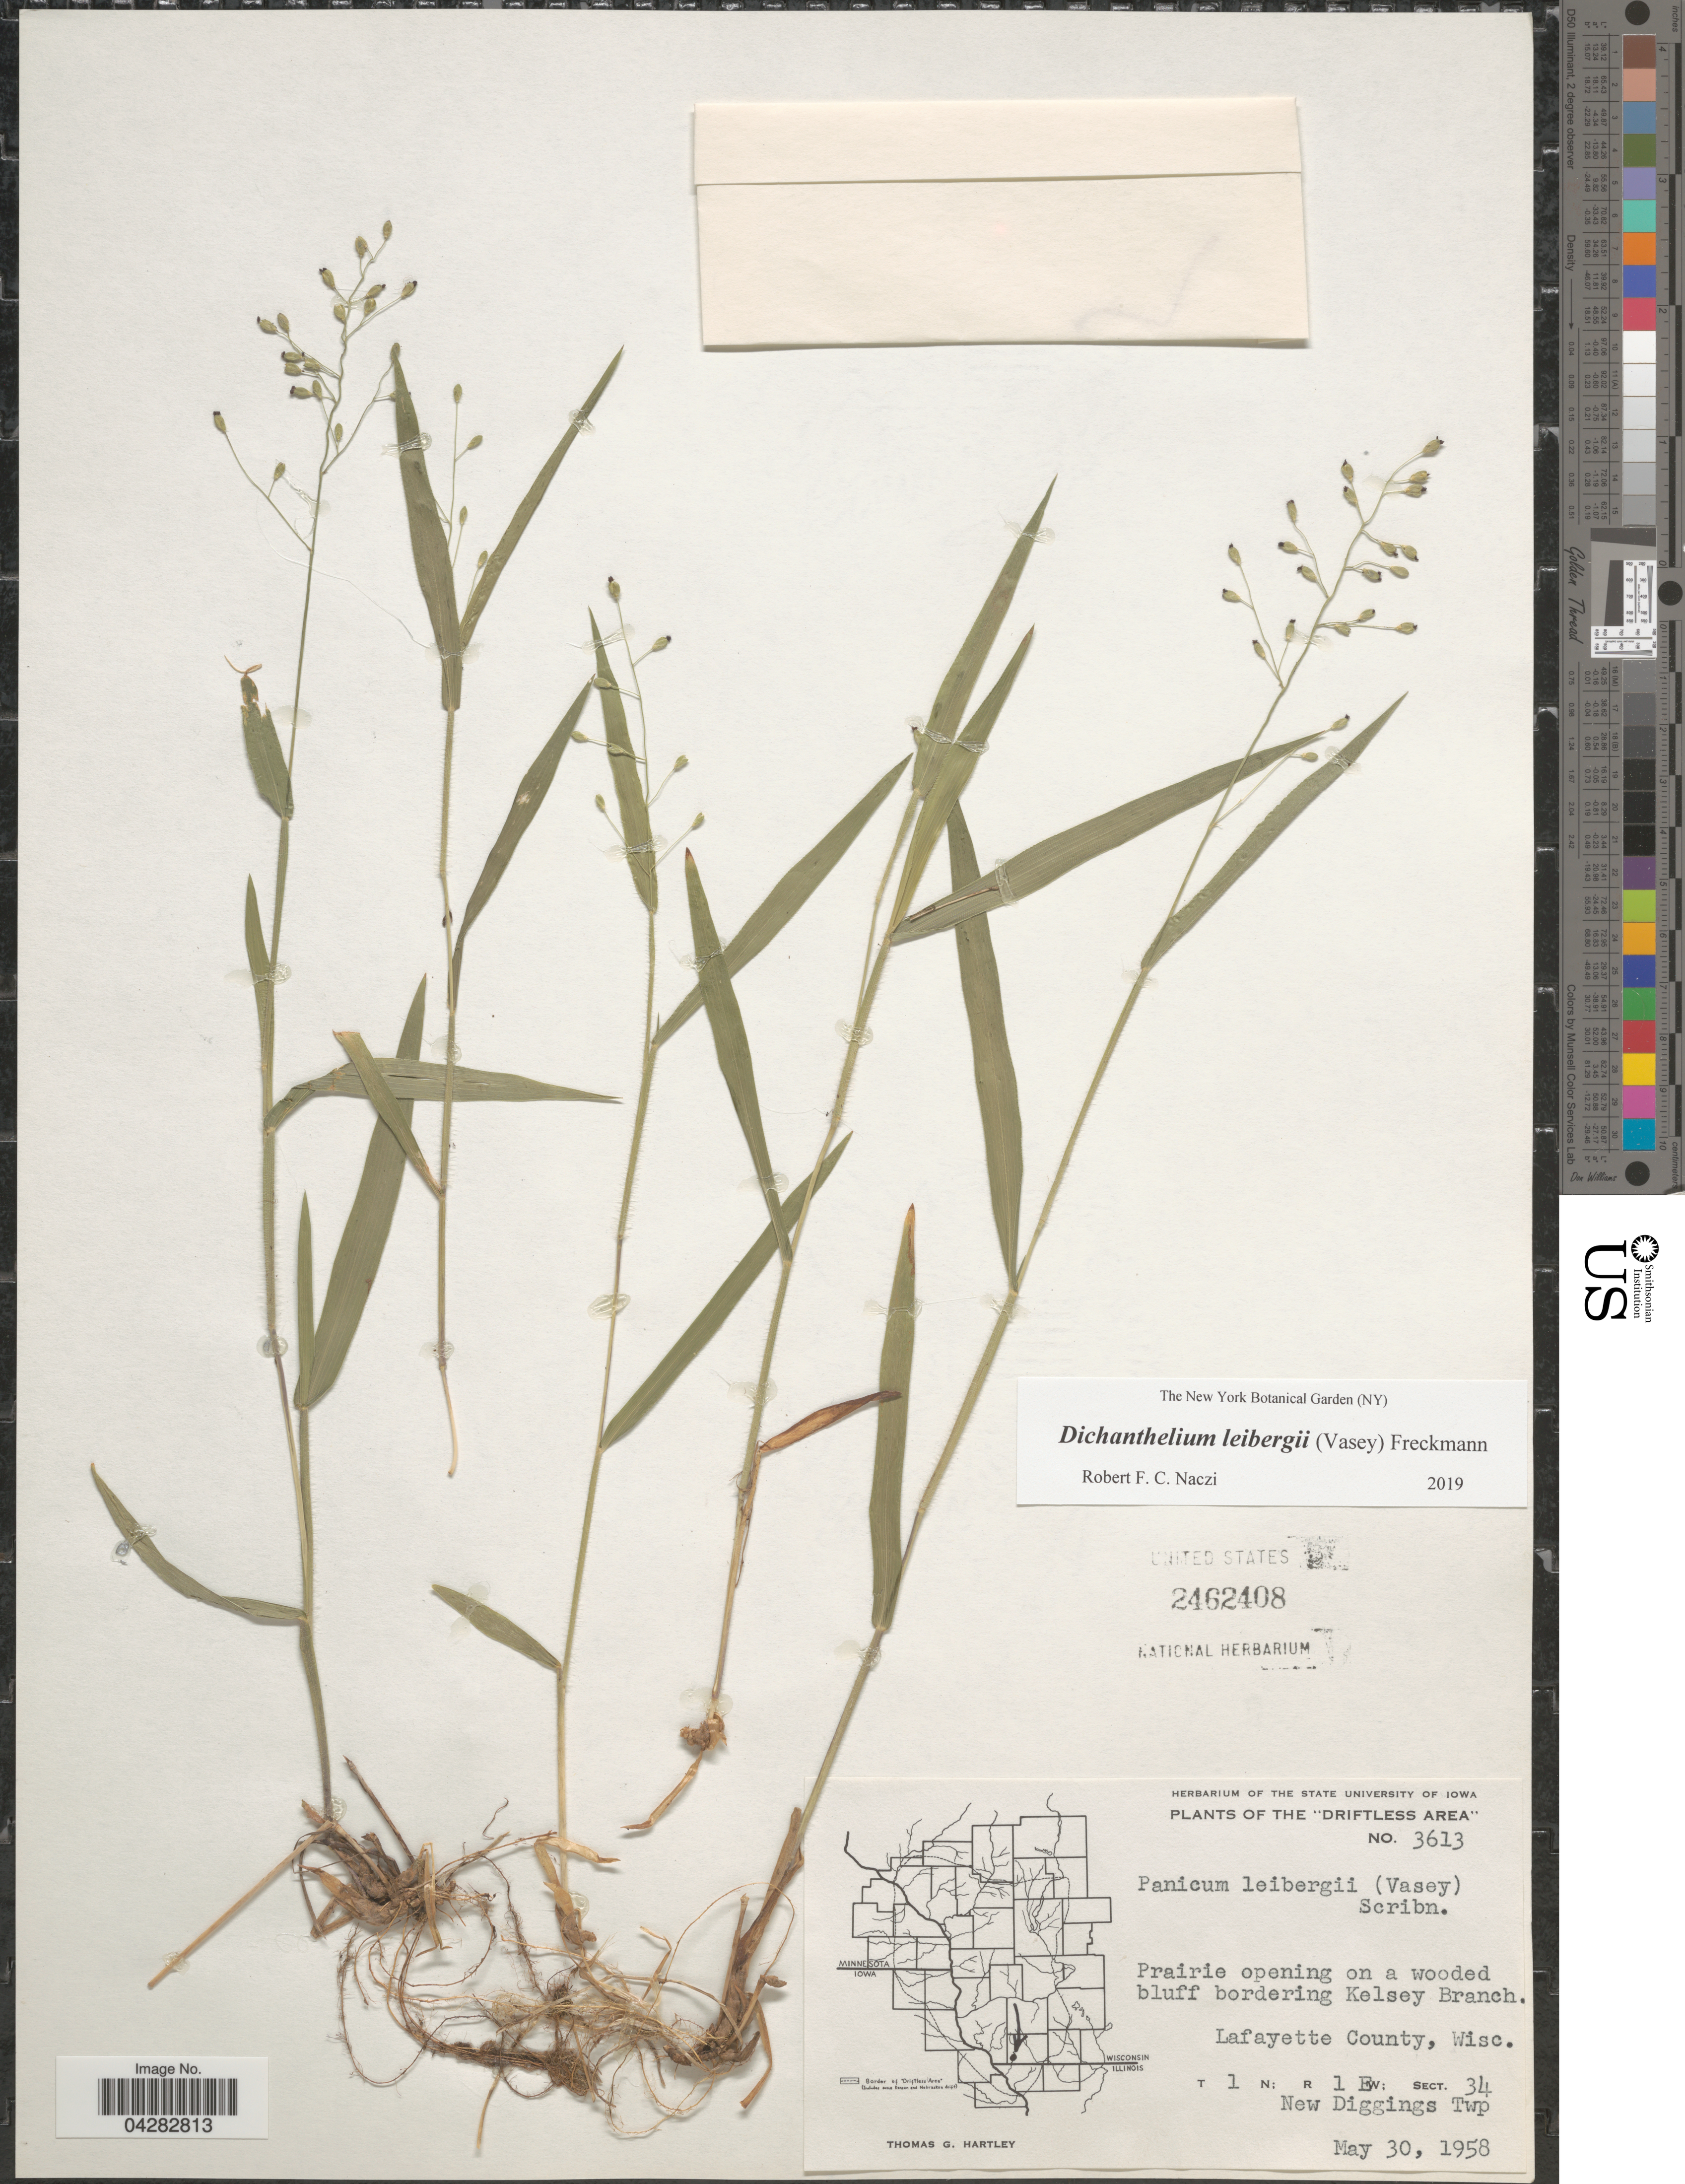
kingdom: Plantae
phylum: Tracheophyta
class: Liliopsida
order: Poales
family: Poaceae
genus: Dichanthelium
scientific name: Dichanthelium leibergii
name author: (Vasey) Gould & C.A. Clark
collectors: T. G. Hartley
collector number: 3613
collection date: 1958-05-30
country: United States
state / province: Wisconsin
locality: The "Driftless Area". Prairie opening on a wooded bluff bordering Kelsey Branch. Lafayette County. T1n; R1E; Sect. 34. New Diggings Twp.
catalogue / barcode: US 2462408